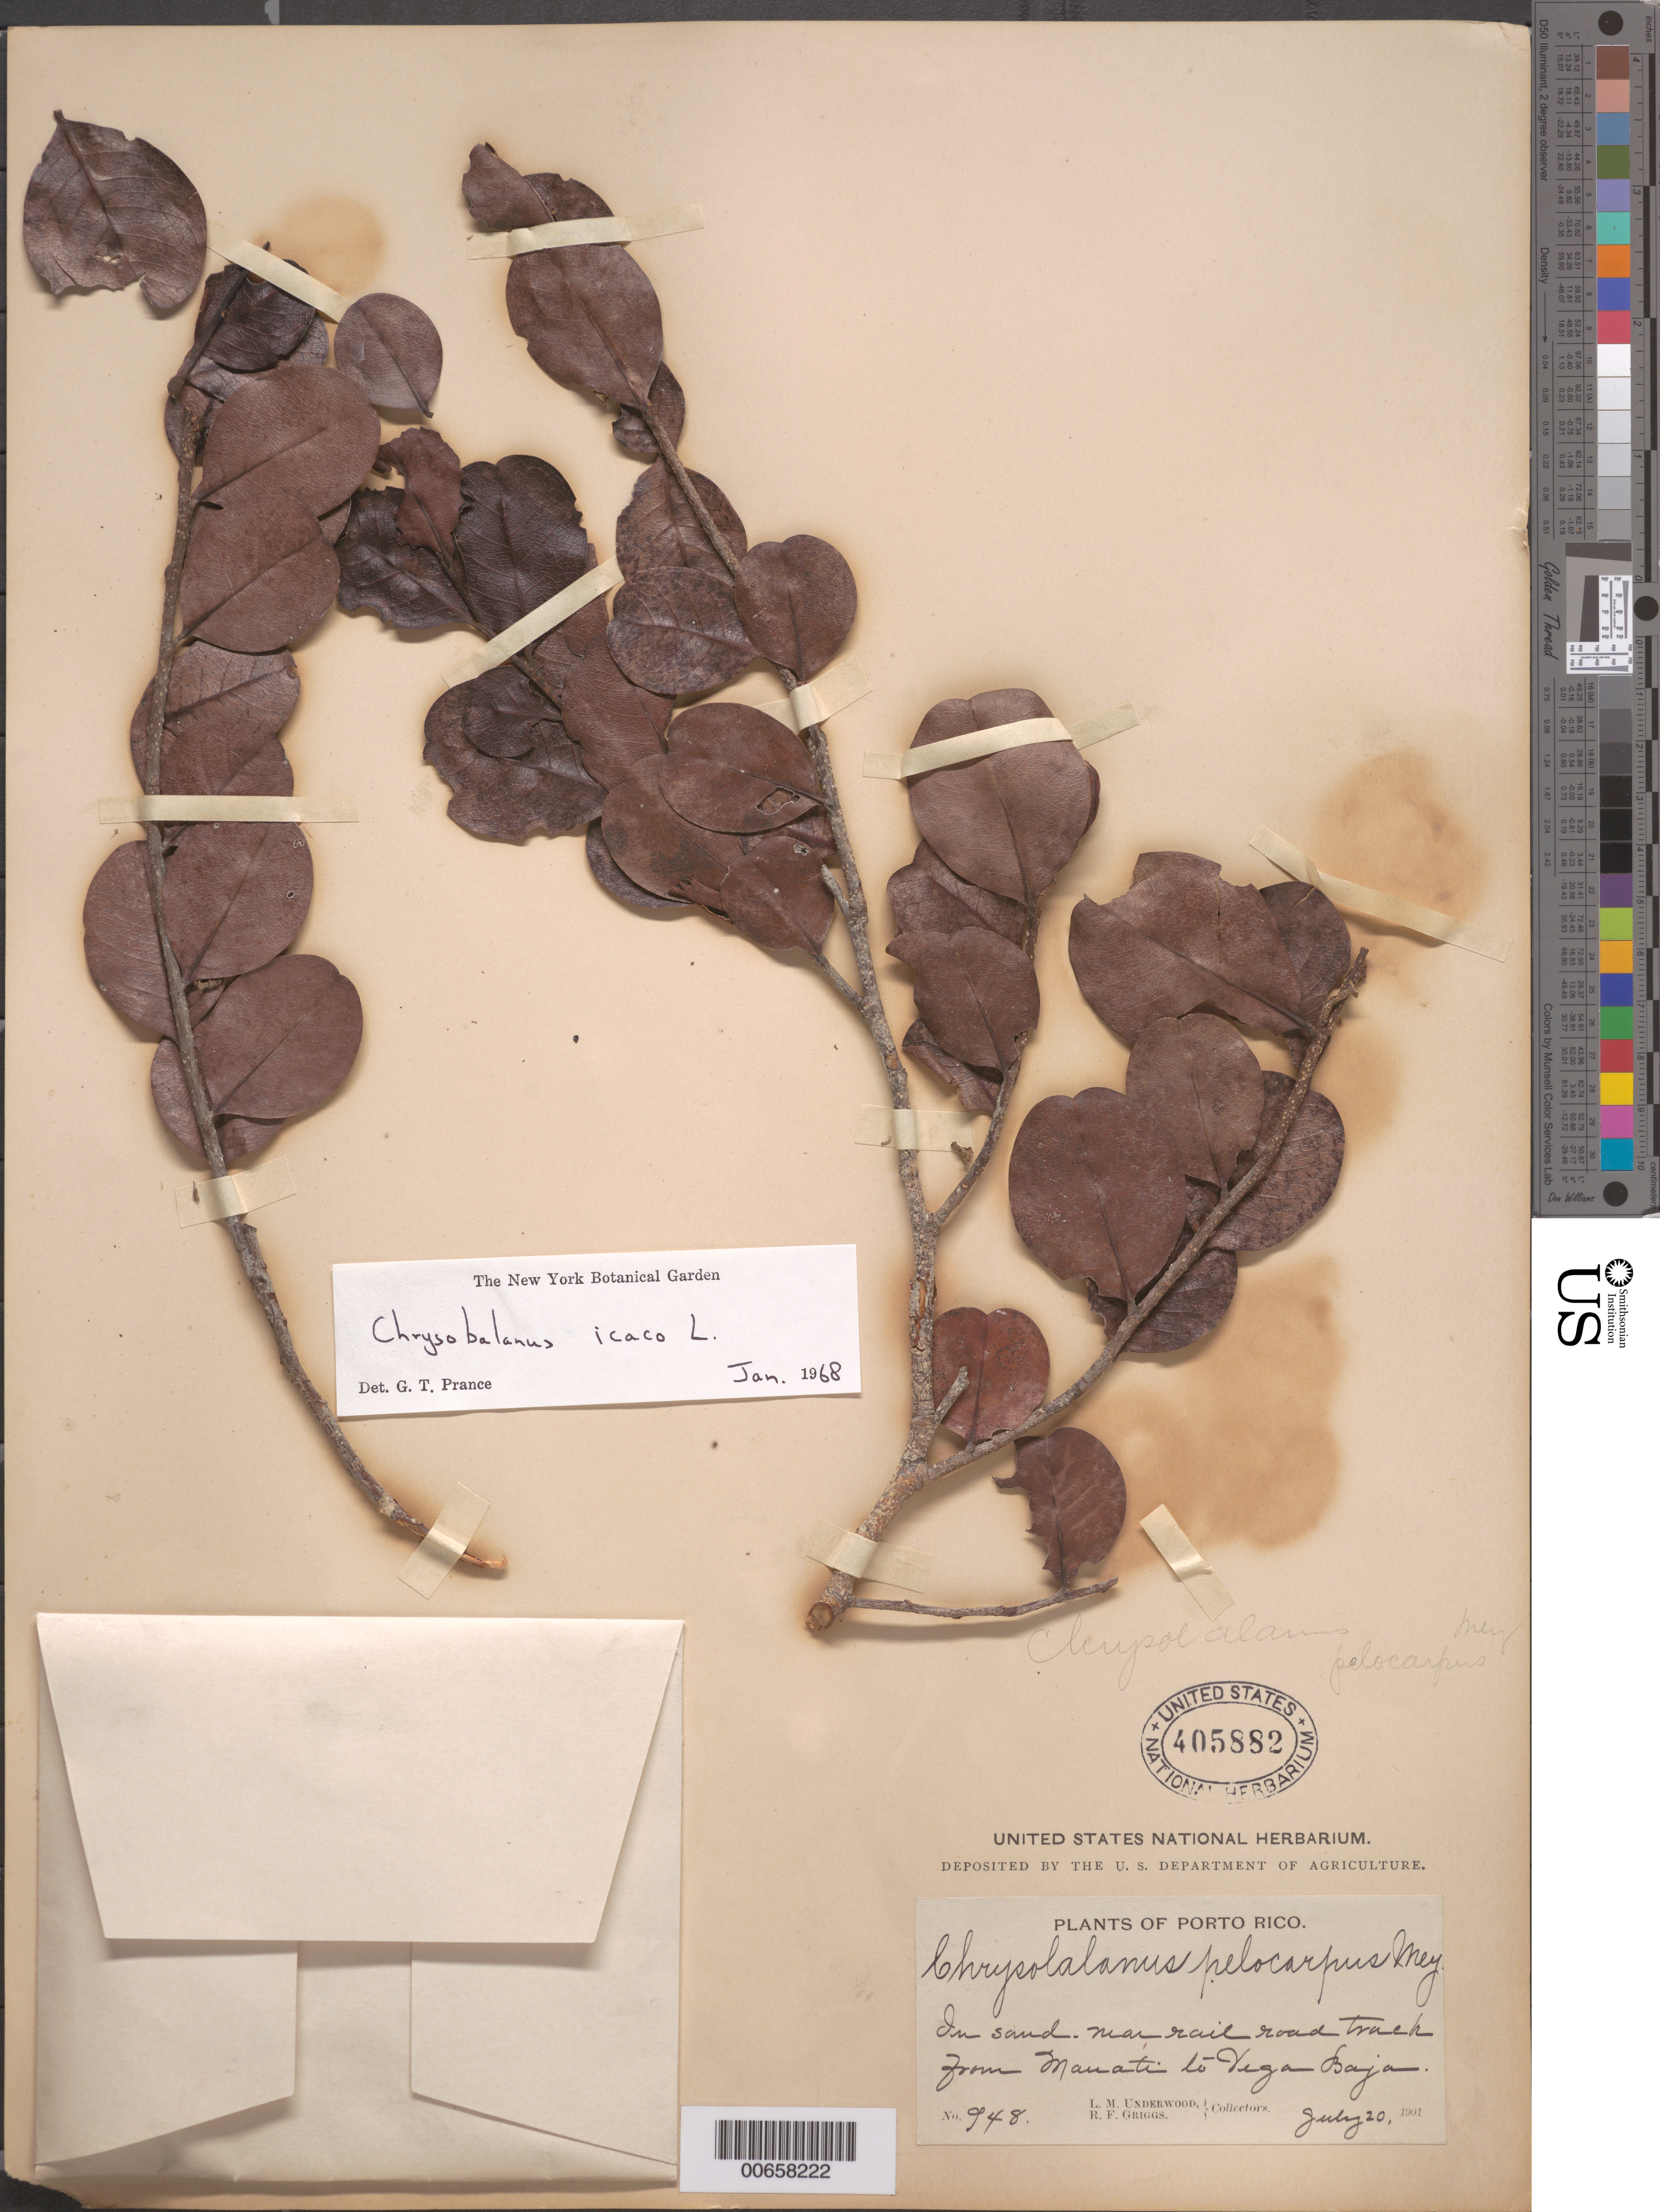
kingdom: Plantae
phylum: Tracheophyta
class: Magnoliopsida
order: Malpighiales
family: Chrysobalanaceae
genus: Chrysobalanus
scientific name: Chrysobalanus icaco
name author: L.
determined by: Prance, G. T.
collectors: L. M. Underwood & R. F. Griggs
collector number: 948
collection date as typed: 20 Jul 1901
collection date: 1901-07-20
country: Puerto Rico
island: Greater Antilles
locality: Manati to Vega Baja, near railroad track from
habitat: In sand near RR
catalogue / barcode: US 405882